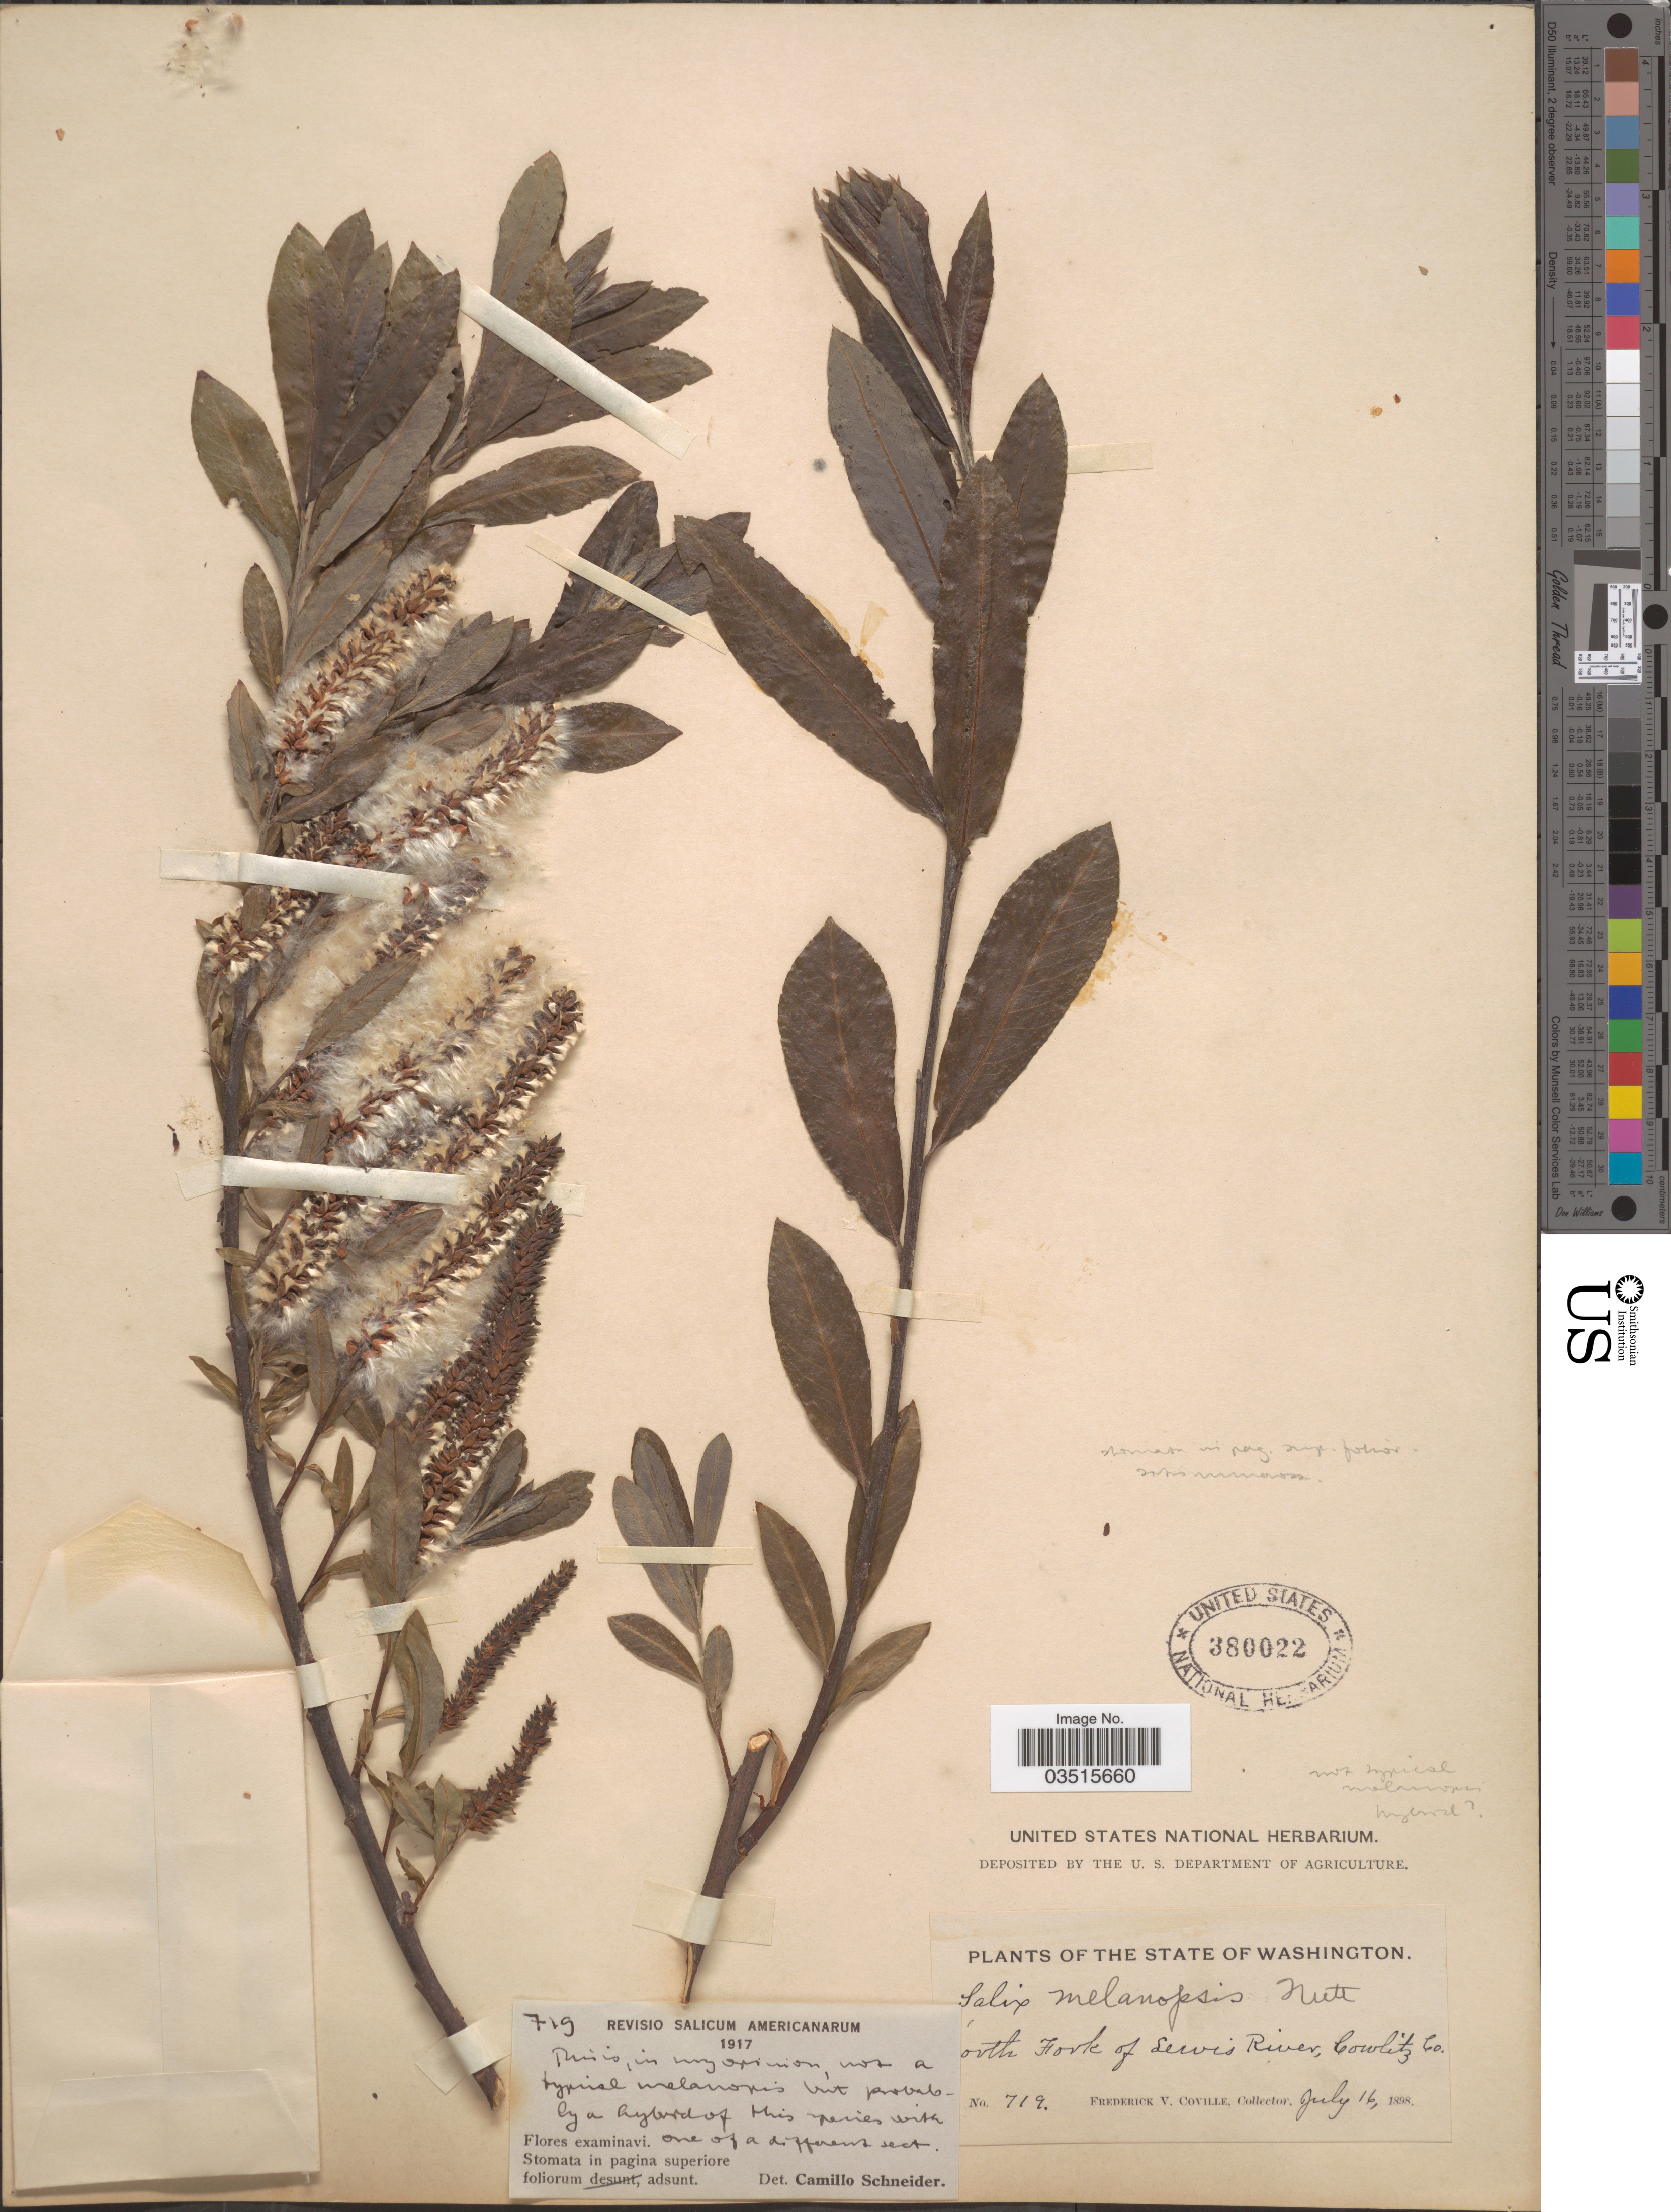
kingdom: Plantae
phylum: Tracheophyta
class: Magnoliopsida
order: Malpighiales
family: Salicaceae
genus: Salix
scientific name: Salix melanopsis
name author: Nutt.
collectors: F. V. Coville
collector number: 719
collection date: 1898-07-16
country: United States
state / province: Washington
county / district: Cowlitz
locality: North Fork of Lewis River, Cowlitz Co.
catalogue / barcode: US 380022